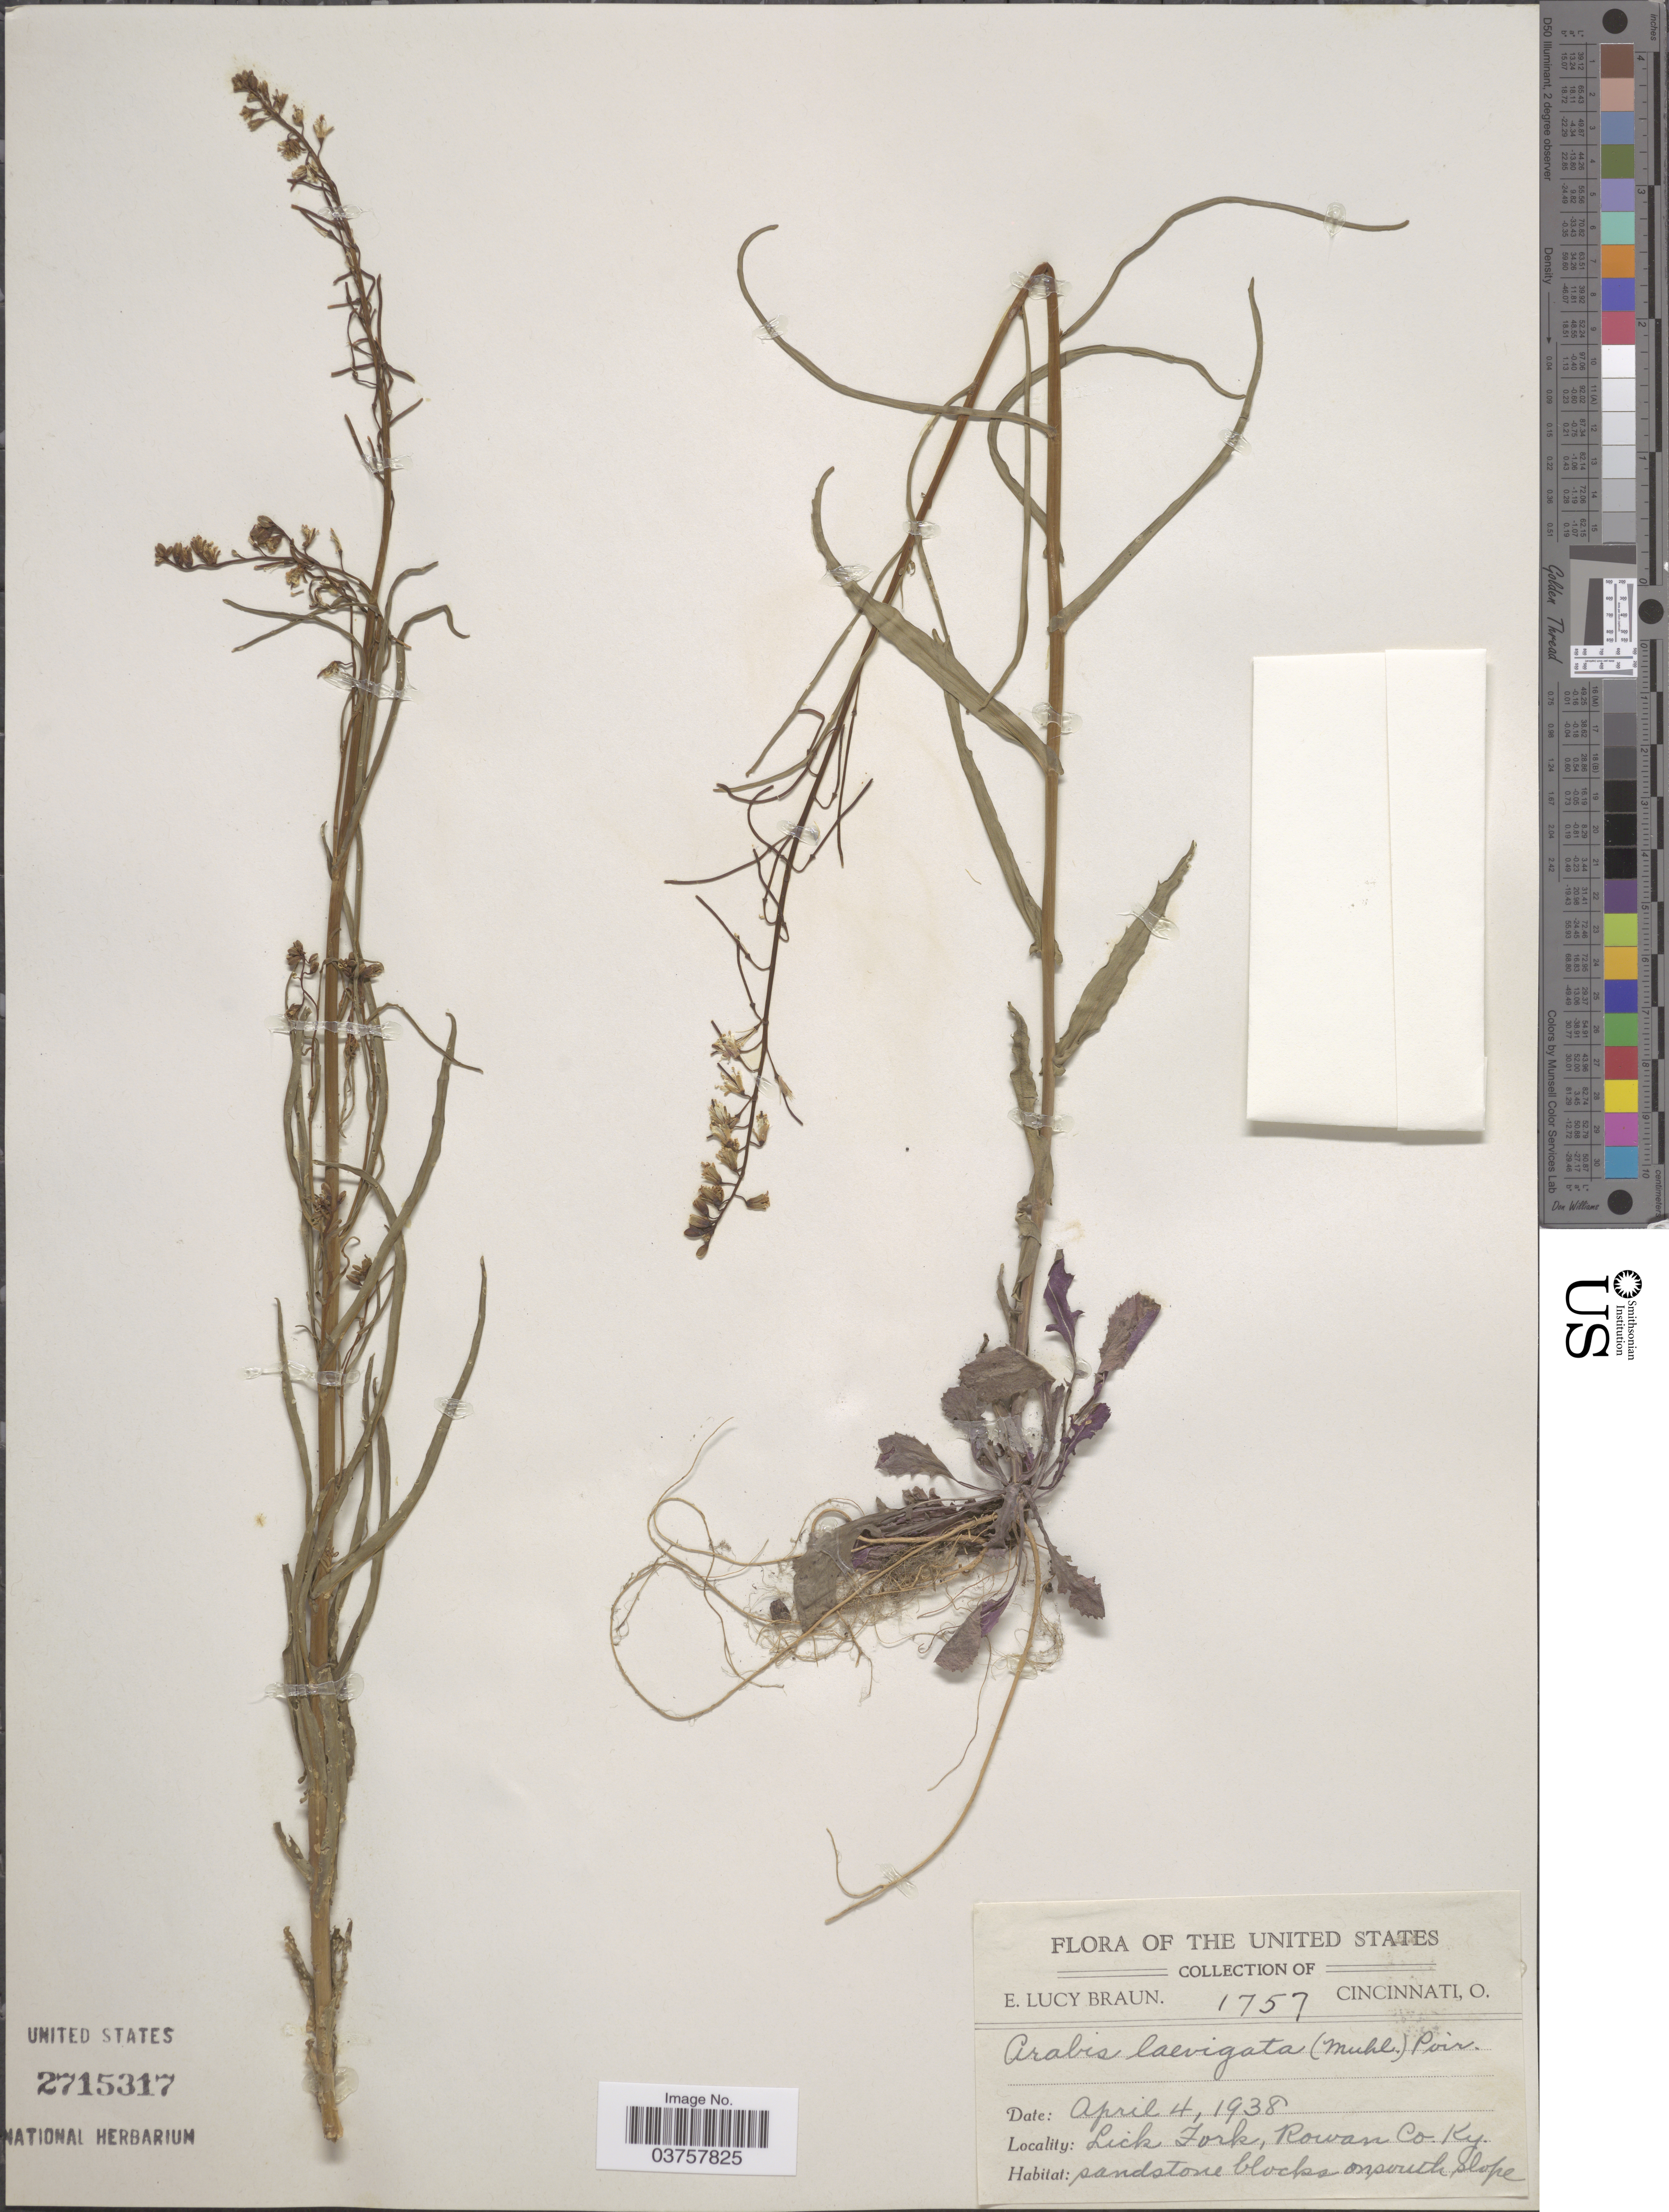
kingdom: Plantae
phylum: Tracheophyta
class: Magnoliopsida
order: Brassicales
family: Brassicaceae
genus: Arabis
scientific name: Arabis laevigata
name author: (Muhl. ex Willd.) Poir.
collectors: E. L. Braun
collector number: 1757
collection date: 1938-04-04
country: United States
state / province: Kentucky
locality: Lick Fork, Rowan Co.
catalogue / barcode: US 2715317